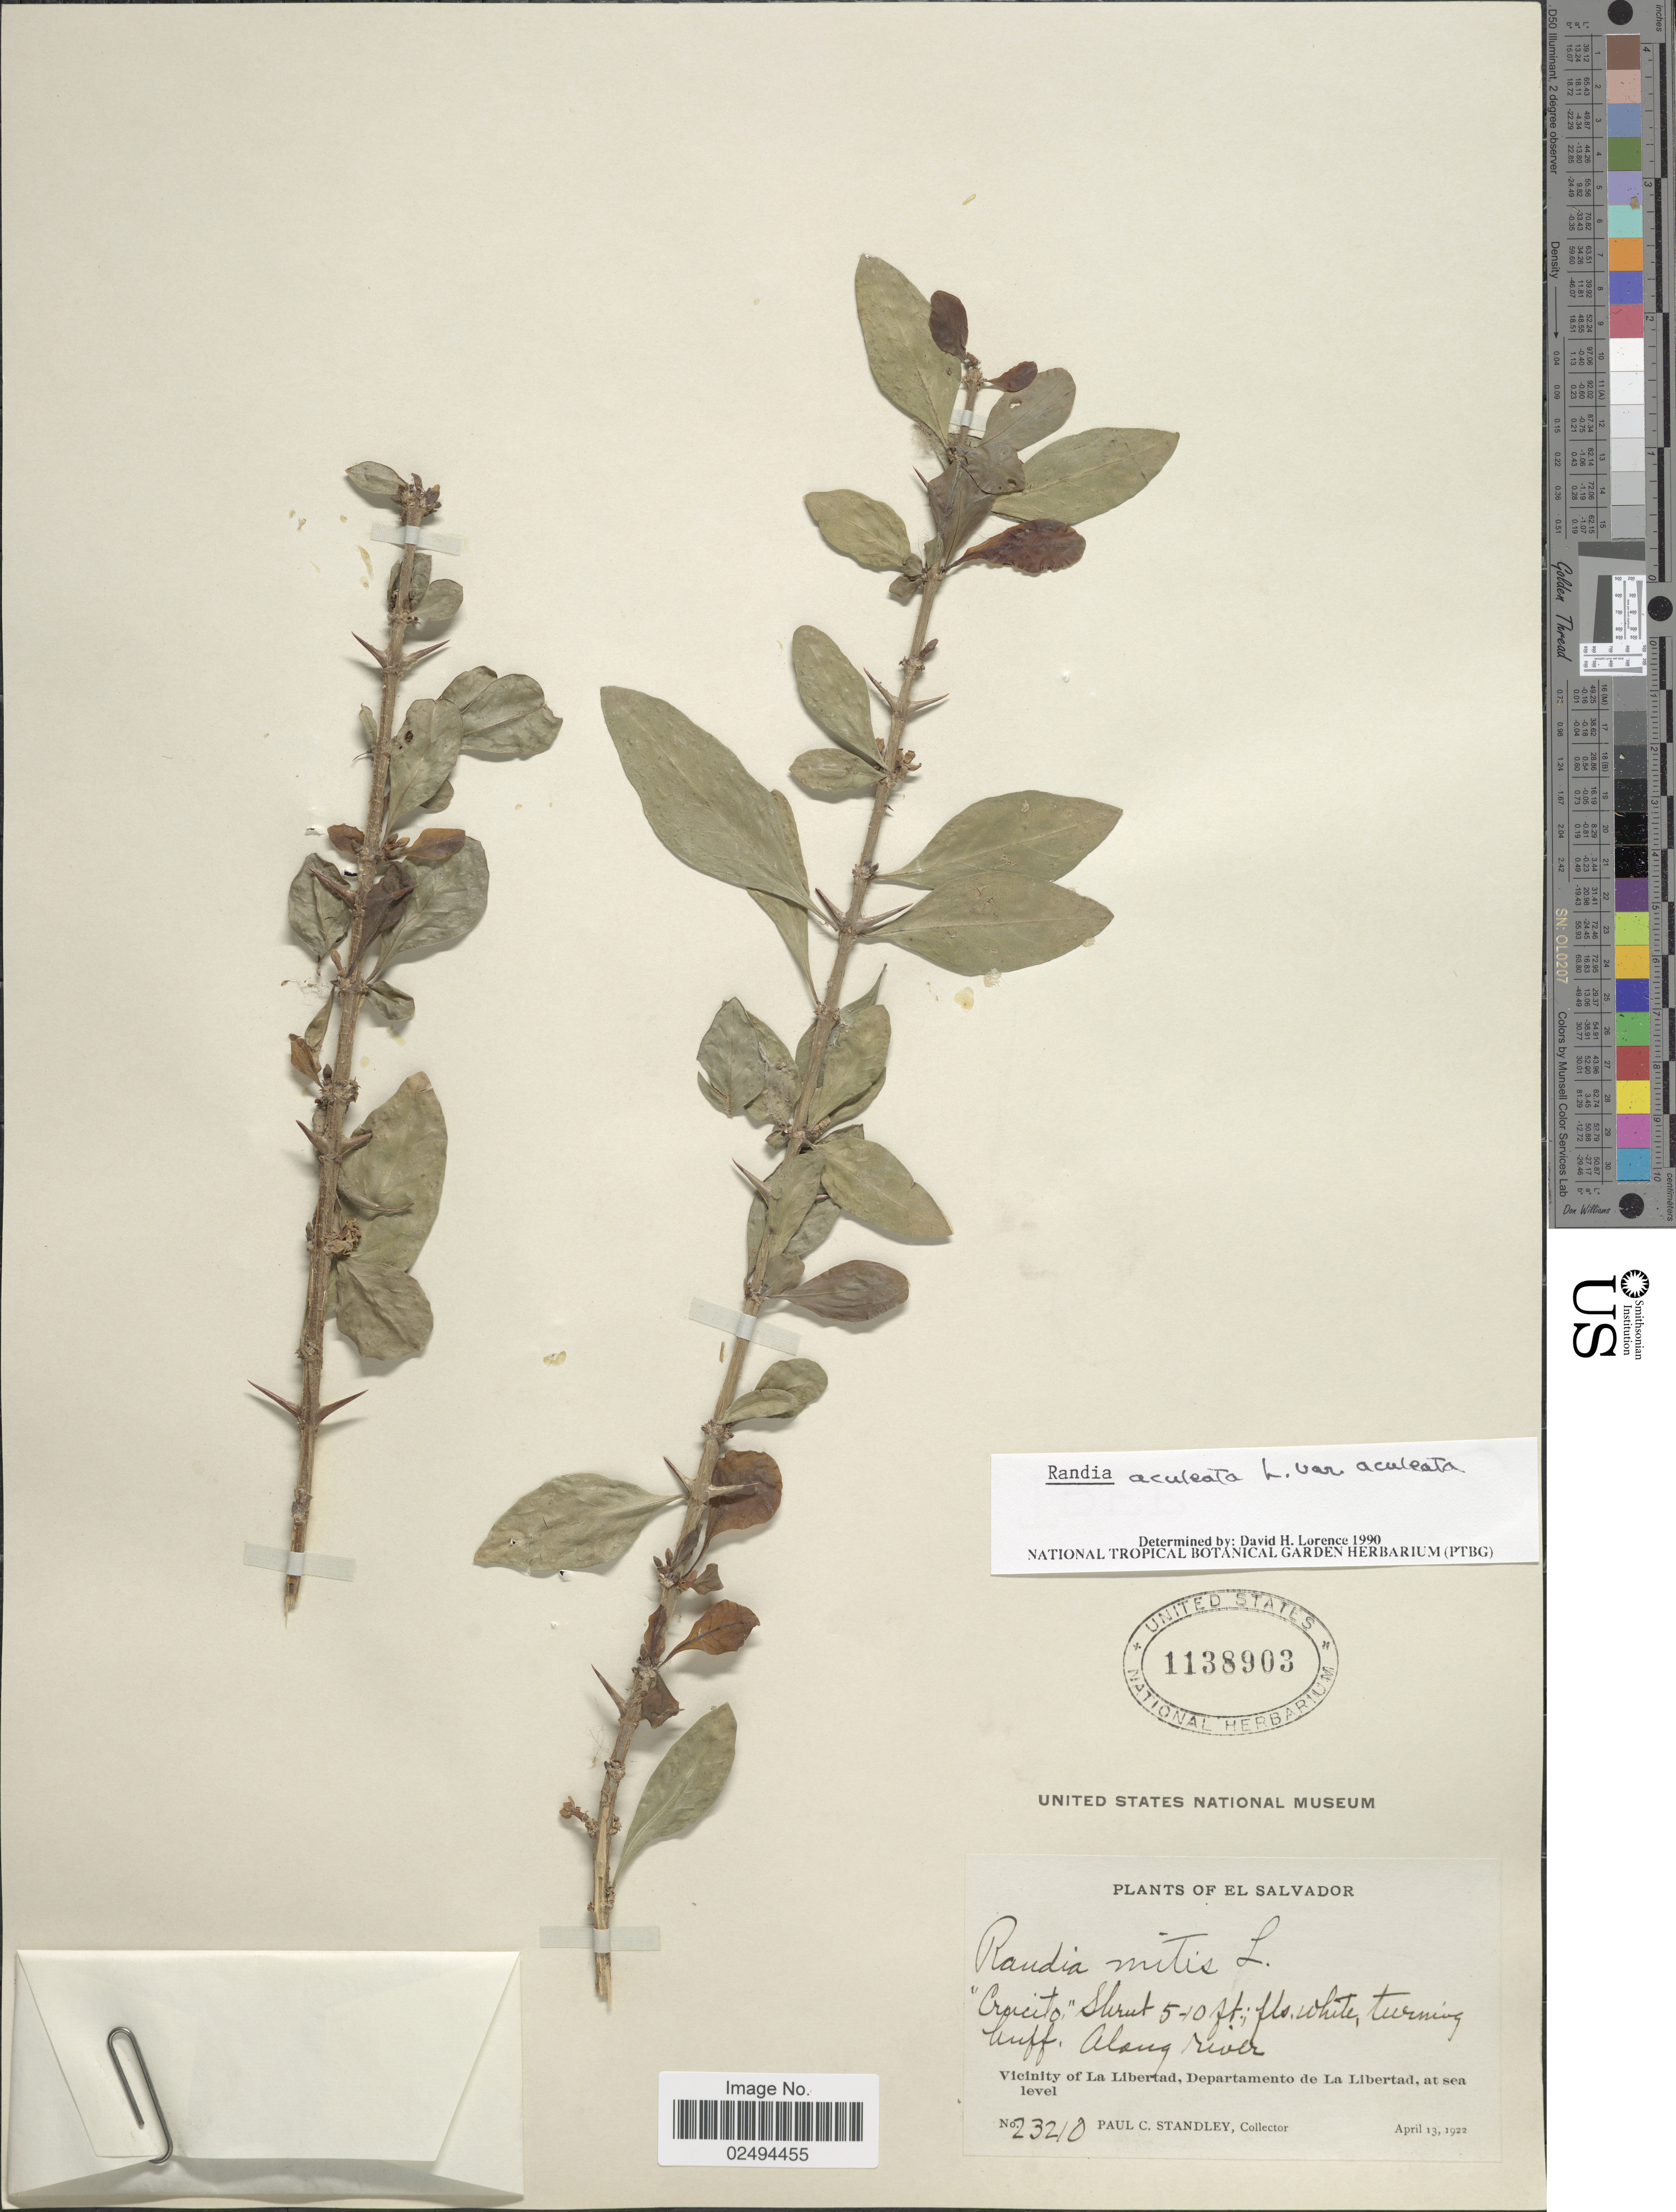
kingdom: Plantae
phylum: Tracheophyta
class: Magnoliopsida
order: Gentianales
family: Rubiaceae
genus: Randia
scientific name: Randia aculeata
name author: L.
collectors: P. C. Standley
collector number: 23210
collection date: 1922-04-13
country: El Salvador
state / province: La Libertad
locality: Along river. Vicinity of La Libertad, Departamento de La Libertad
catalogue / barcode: US 1138903